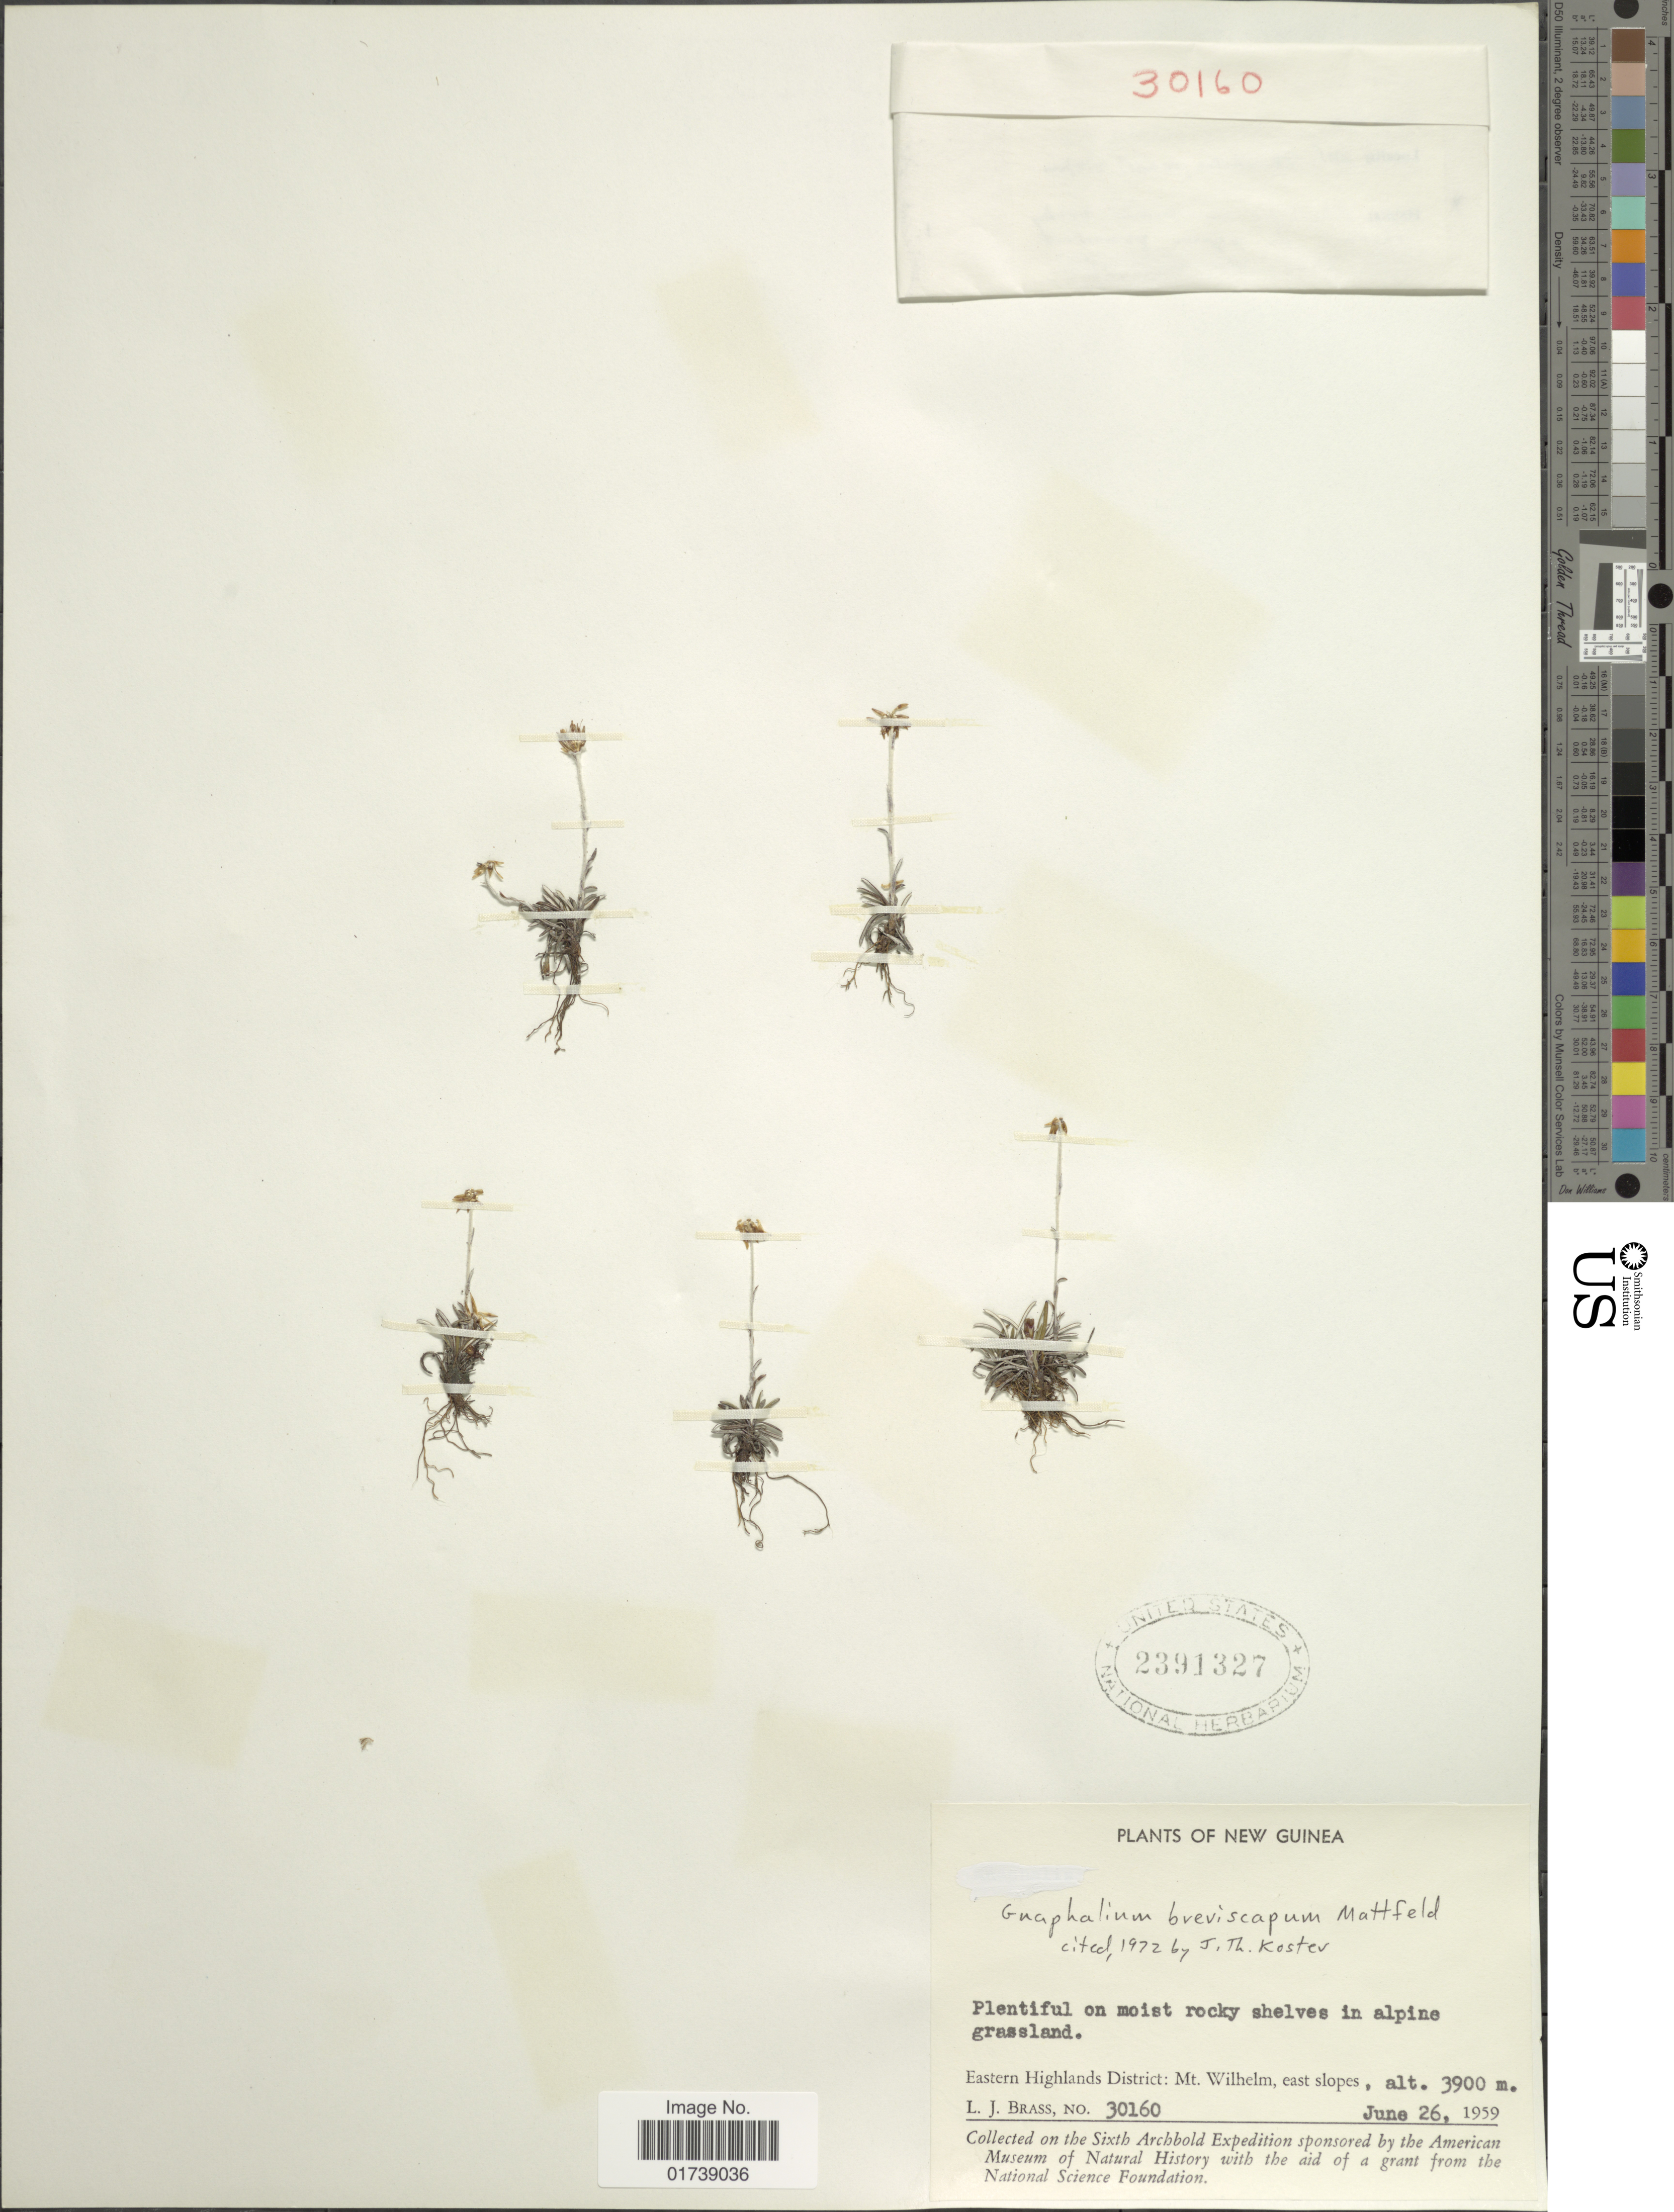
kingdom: Plantae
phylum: Tracheophyta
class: Magnoliopsida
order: Asterales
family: Asteraceae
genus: Euchiton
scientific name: Euchiton breviscapus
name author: (Mattf.) Anderb.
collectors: L. J. Brass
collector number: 30160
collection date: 1959-06-26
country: Papua New Guinea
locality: Eastern Highlands District: Mt. Wilhelm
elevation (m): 3900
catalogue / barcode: US 2391327